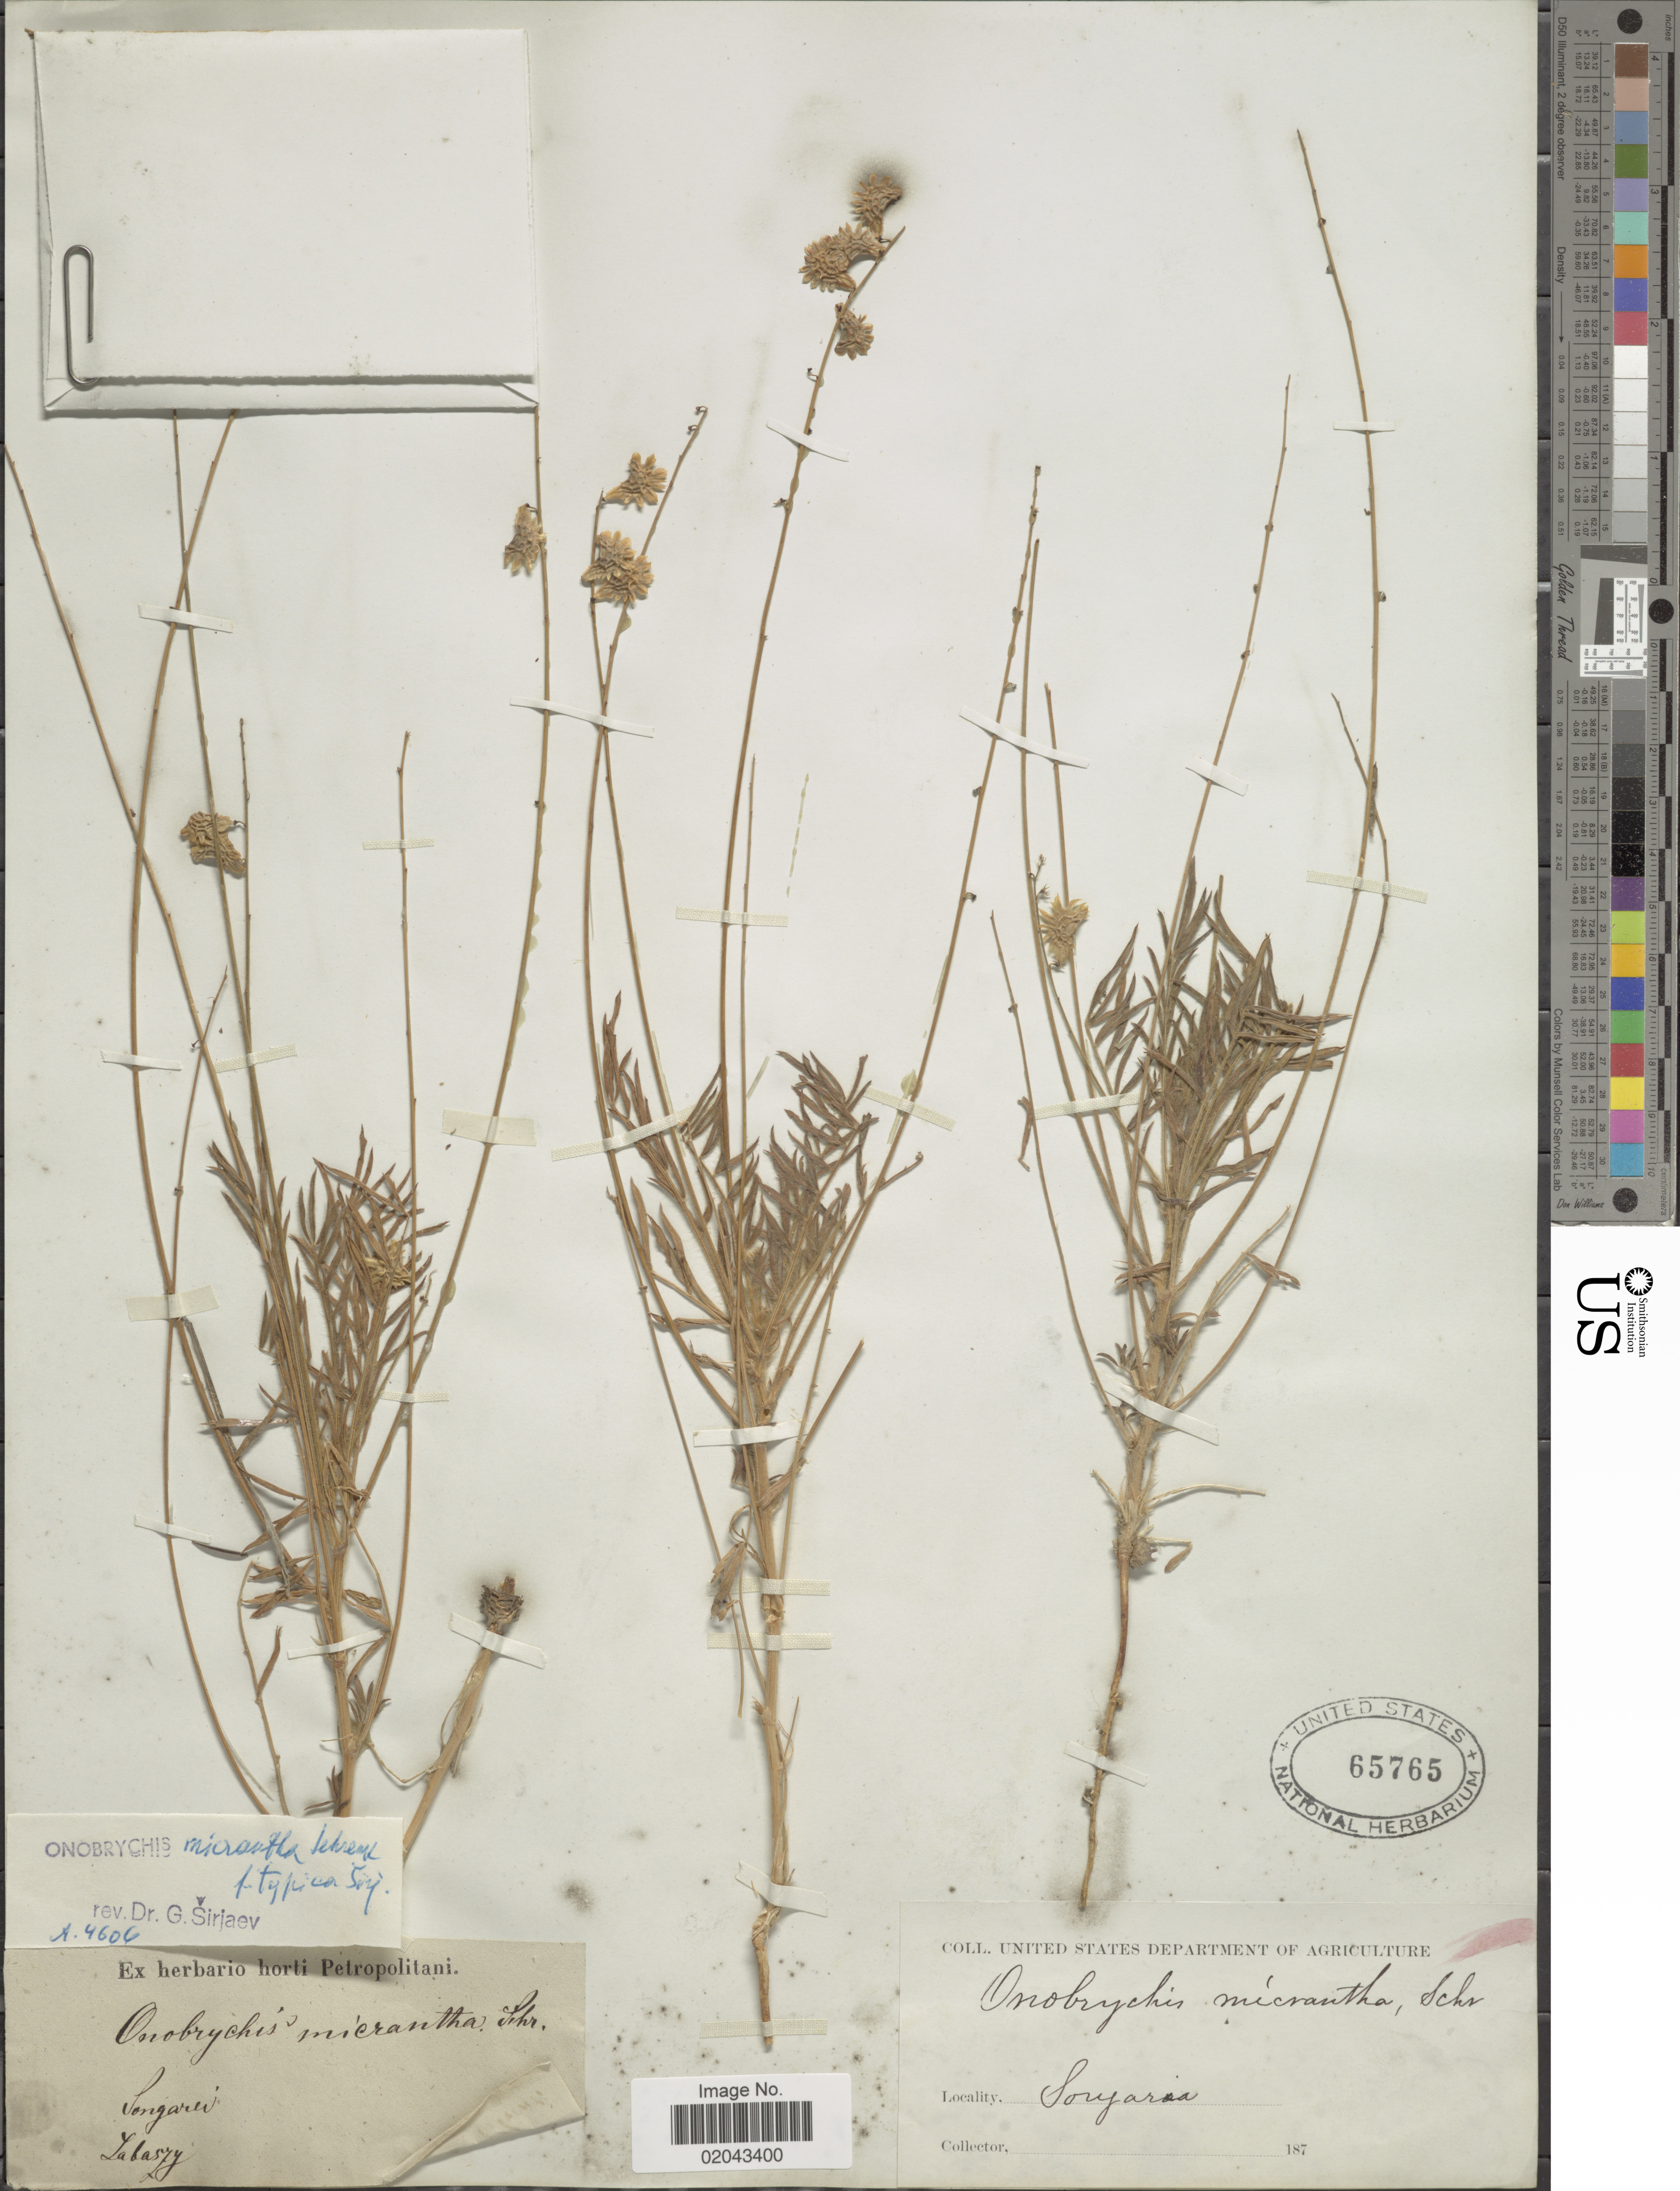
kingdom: Plantae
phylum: Tracheophyta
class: Magnoliopsida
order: Fabales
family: Fabaceae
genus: Onobrychis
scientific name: Onobrychis micrantha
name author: Schrenk ex Fisch. & C.A. Mey.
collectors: ex herb. horti Petropolitani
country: China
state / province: Xinjiang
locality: Labaszy. Songarei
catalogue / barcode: US 65765